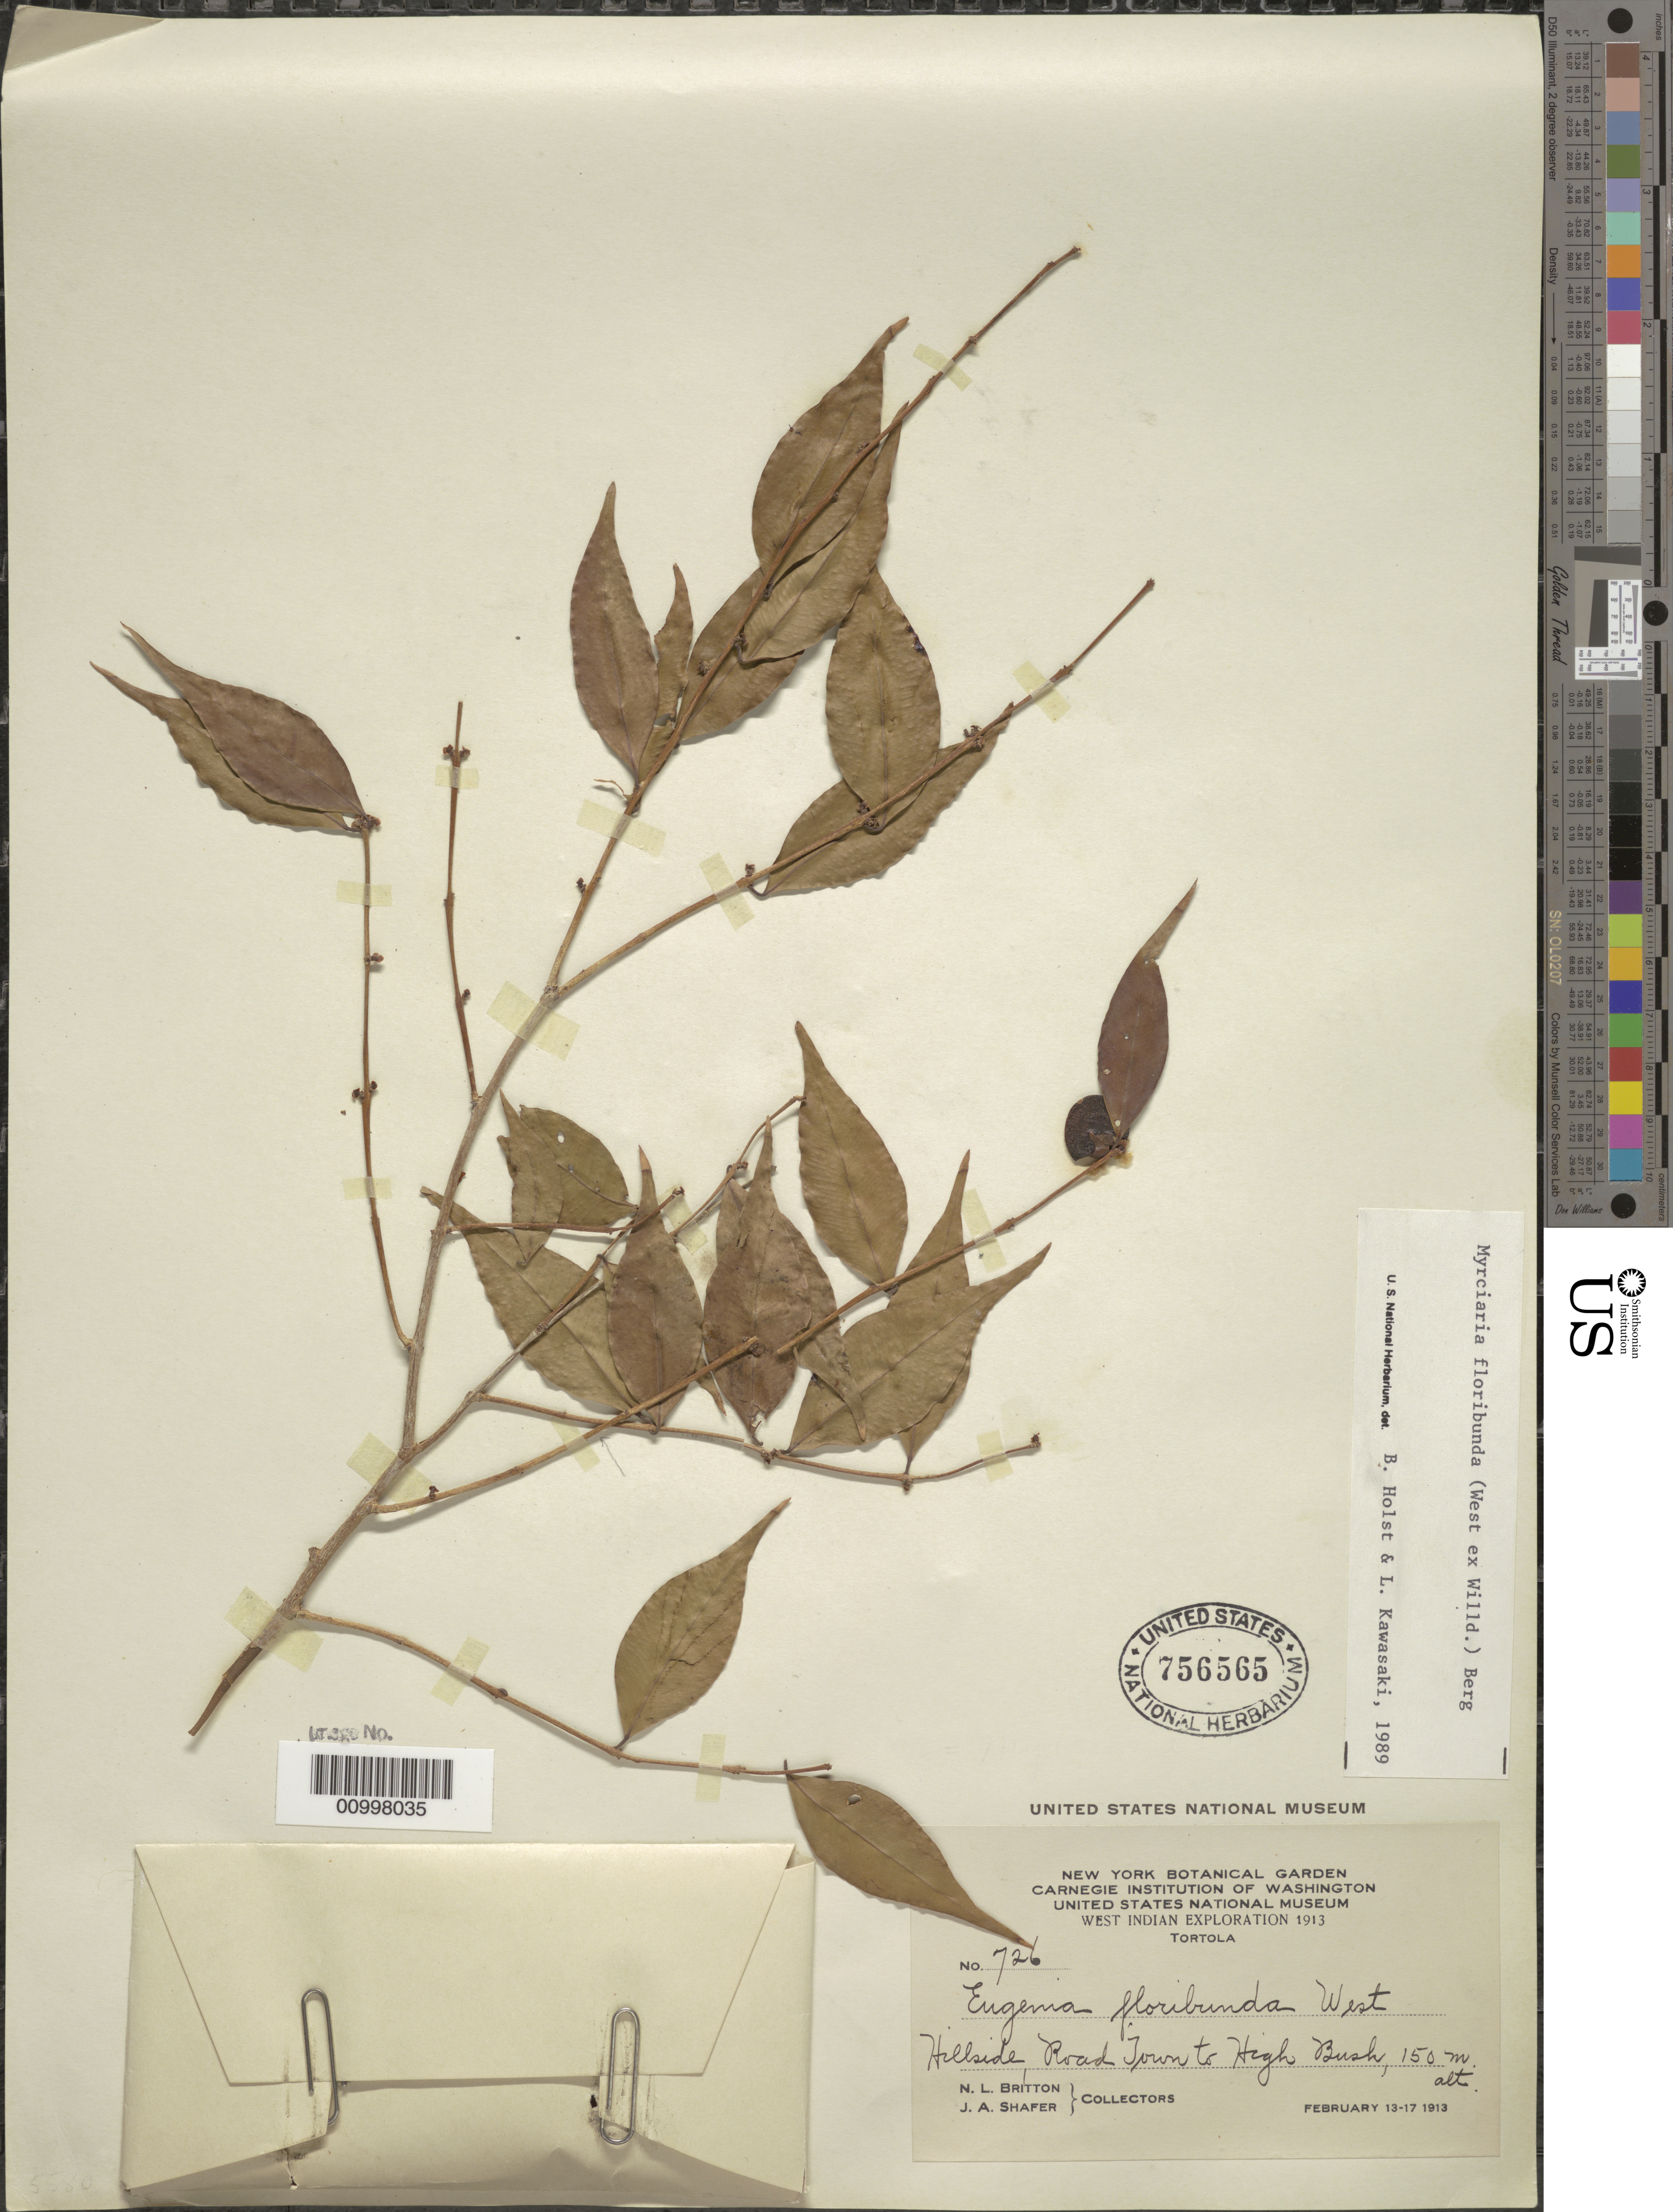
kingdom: Plantae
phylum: Tracheophyta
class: Magnoliopsida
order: Myrtales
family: Myrtaceae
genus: Myrciaria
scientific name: Myrciaria floribunda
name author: (H. West ex Willd.) O. Berg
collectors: N. Britton & J. A. Shafer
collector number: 726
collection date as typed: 13 Feb 1913 to 17 Feb 1913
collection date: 1913-02-13/1913-02-17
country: British Virgin Islands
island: Tortola I.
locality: Hillside, Road Town to High Bush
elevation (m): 150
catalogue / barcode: US 756565